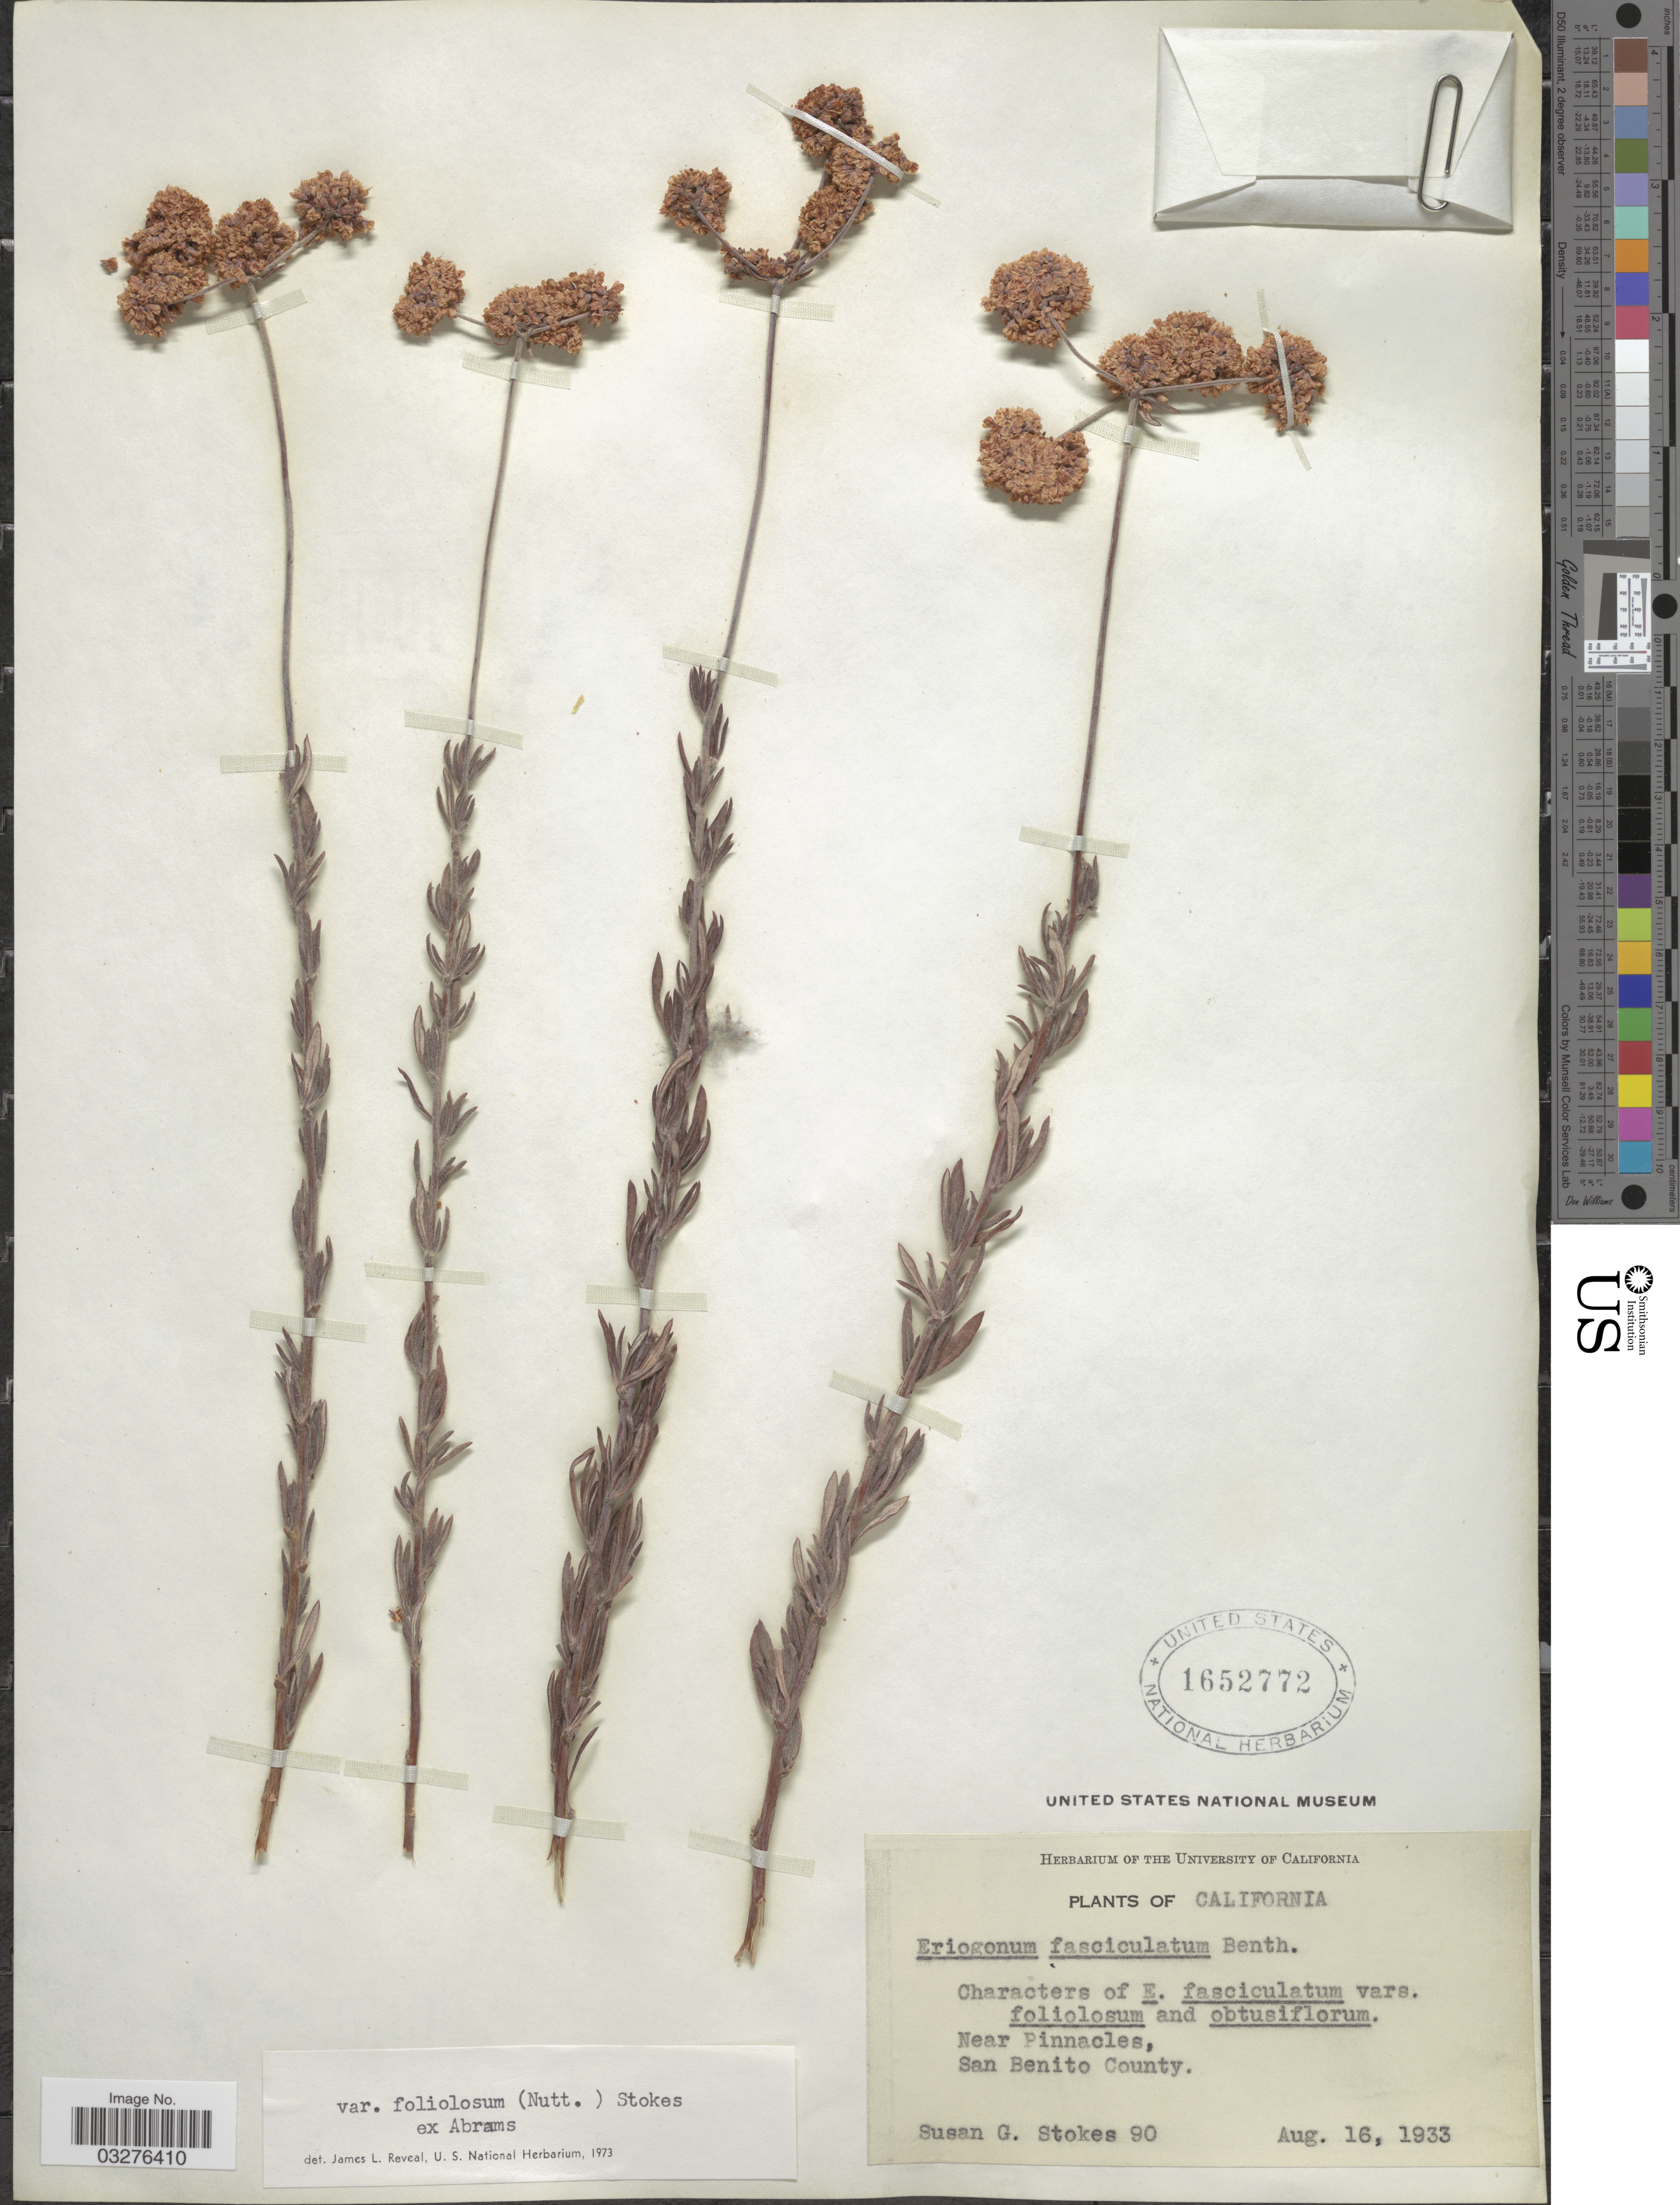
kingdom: Plantae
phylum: Tracheophyta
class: Magnoliopsida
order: Caryophyllales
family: Polygonaceae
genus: Eriogonum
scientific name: Eriogonum fasciculatum var. foliolosum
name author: (Nutt.) S. Stokes ex Abrams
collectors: S. G. Stokes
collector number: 90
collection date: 1933-08-16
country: United States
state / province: California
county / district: San Benito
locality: Near Pinnacles, San Benito County.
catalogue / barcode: US 1652772